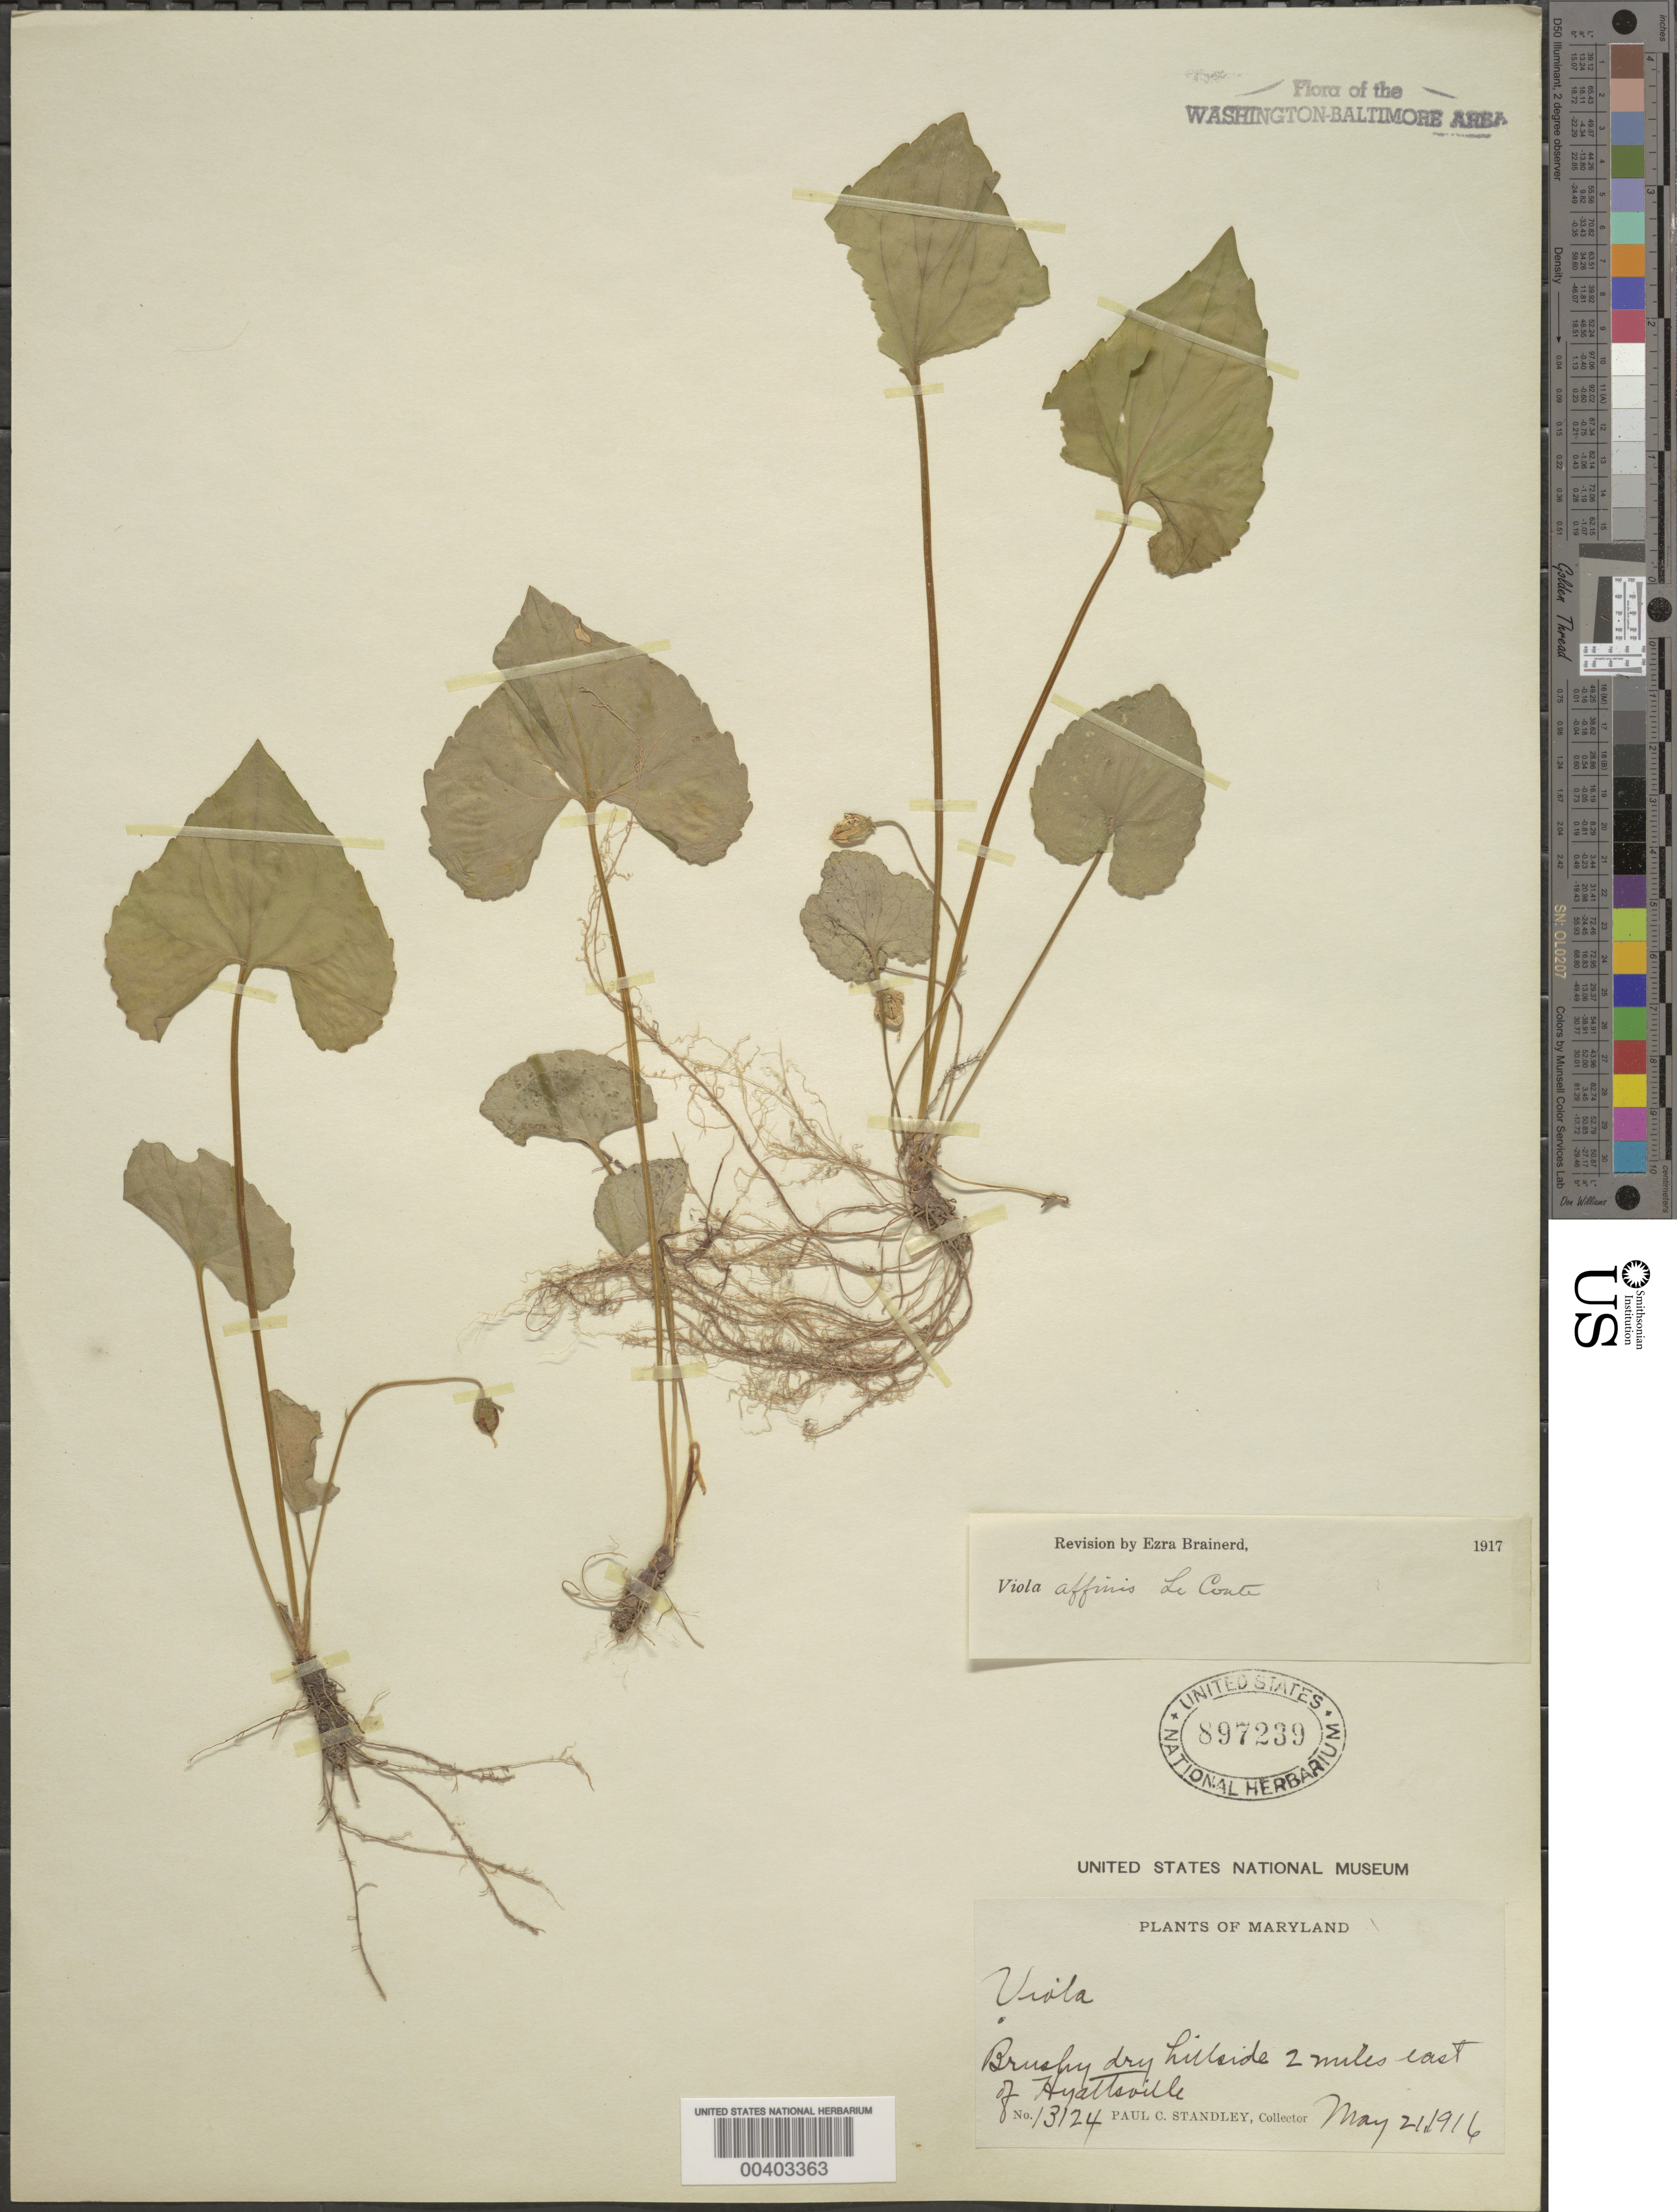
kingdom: Plantae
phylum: Tracheophyta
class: Magnoliopsida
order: Malpighiales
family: Violaceae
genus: Viola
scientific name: Viola sororia var. affinis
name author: (LeConte) McKinney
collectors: P. C. Standley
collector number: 13124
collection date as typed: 21 May 1916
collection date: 1916-05-21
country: United States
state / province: Maryland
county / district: Prince George's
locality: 2 mi east of Hyattsville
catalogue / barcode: US 897239